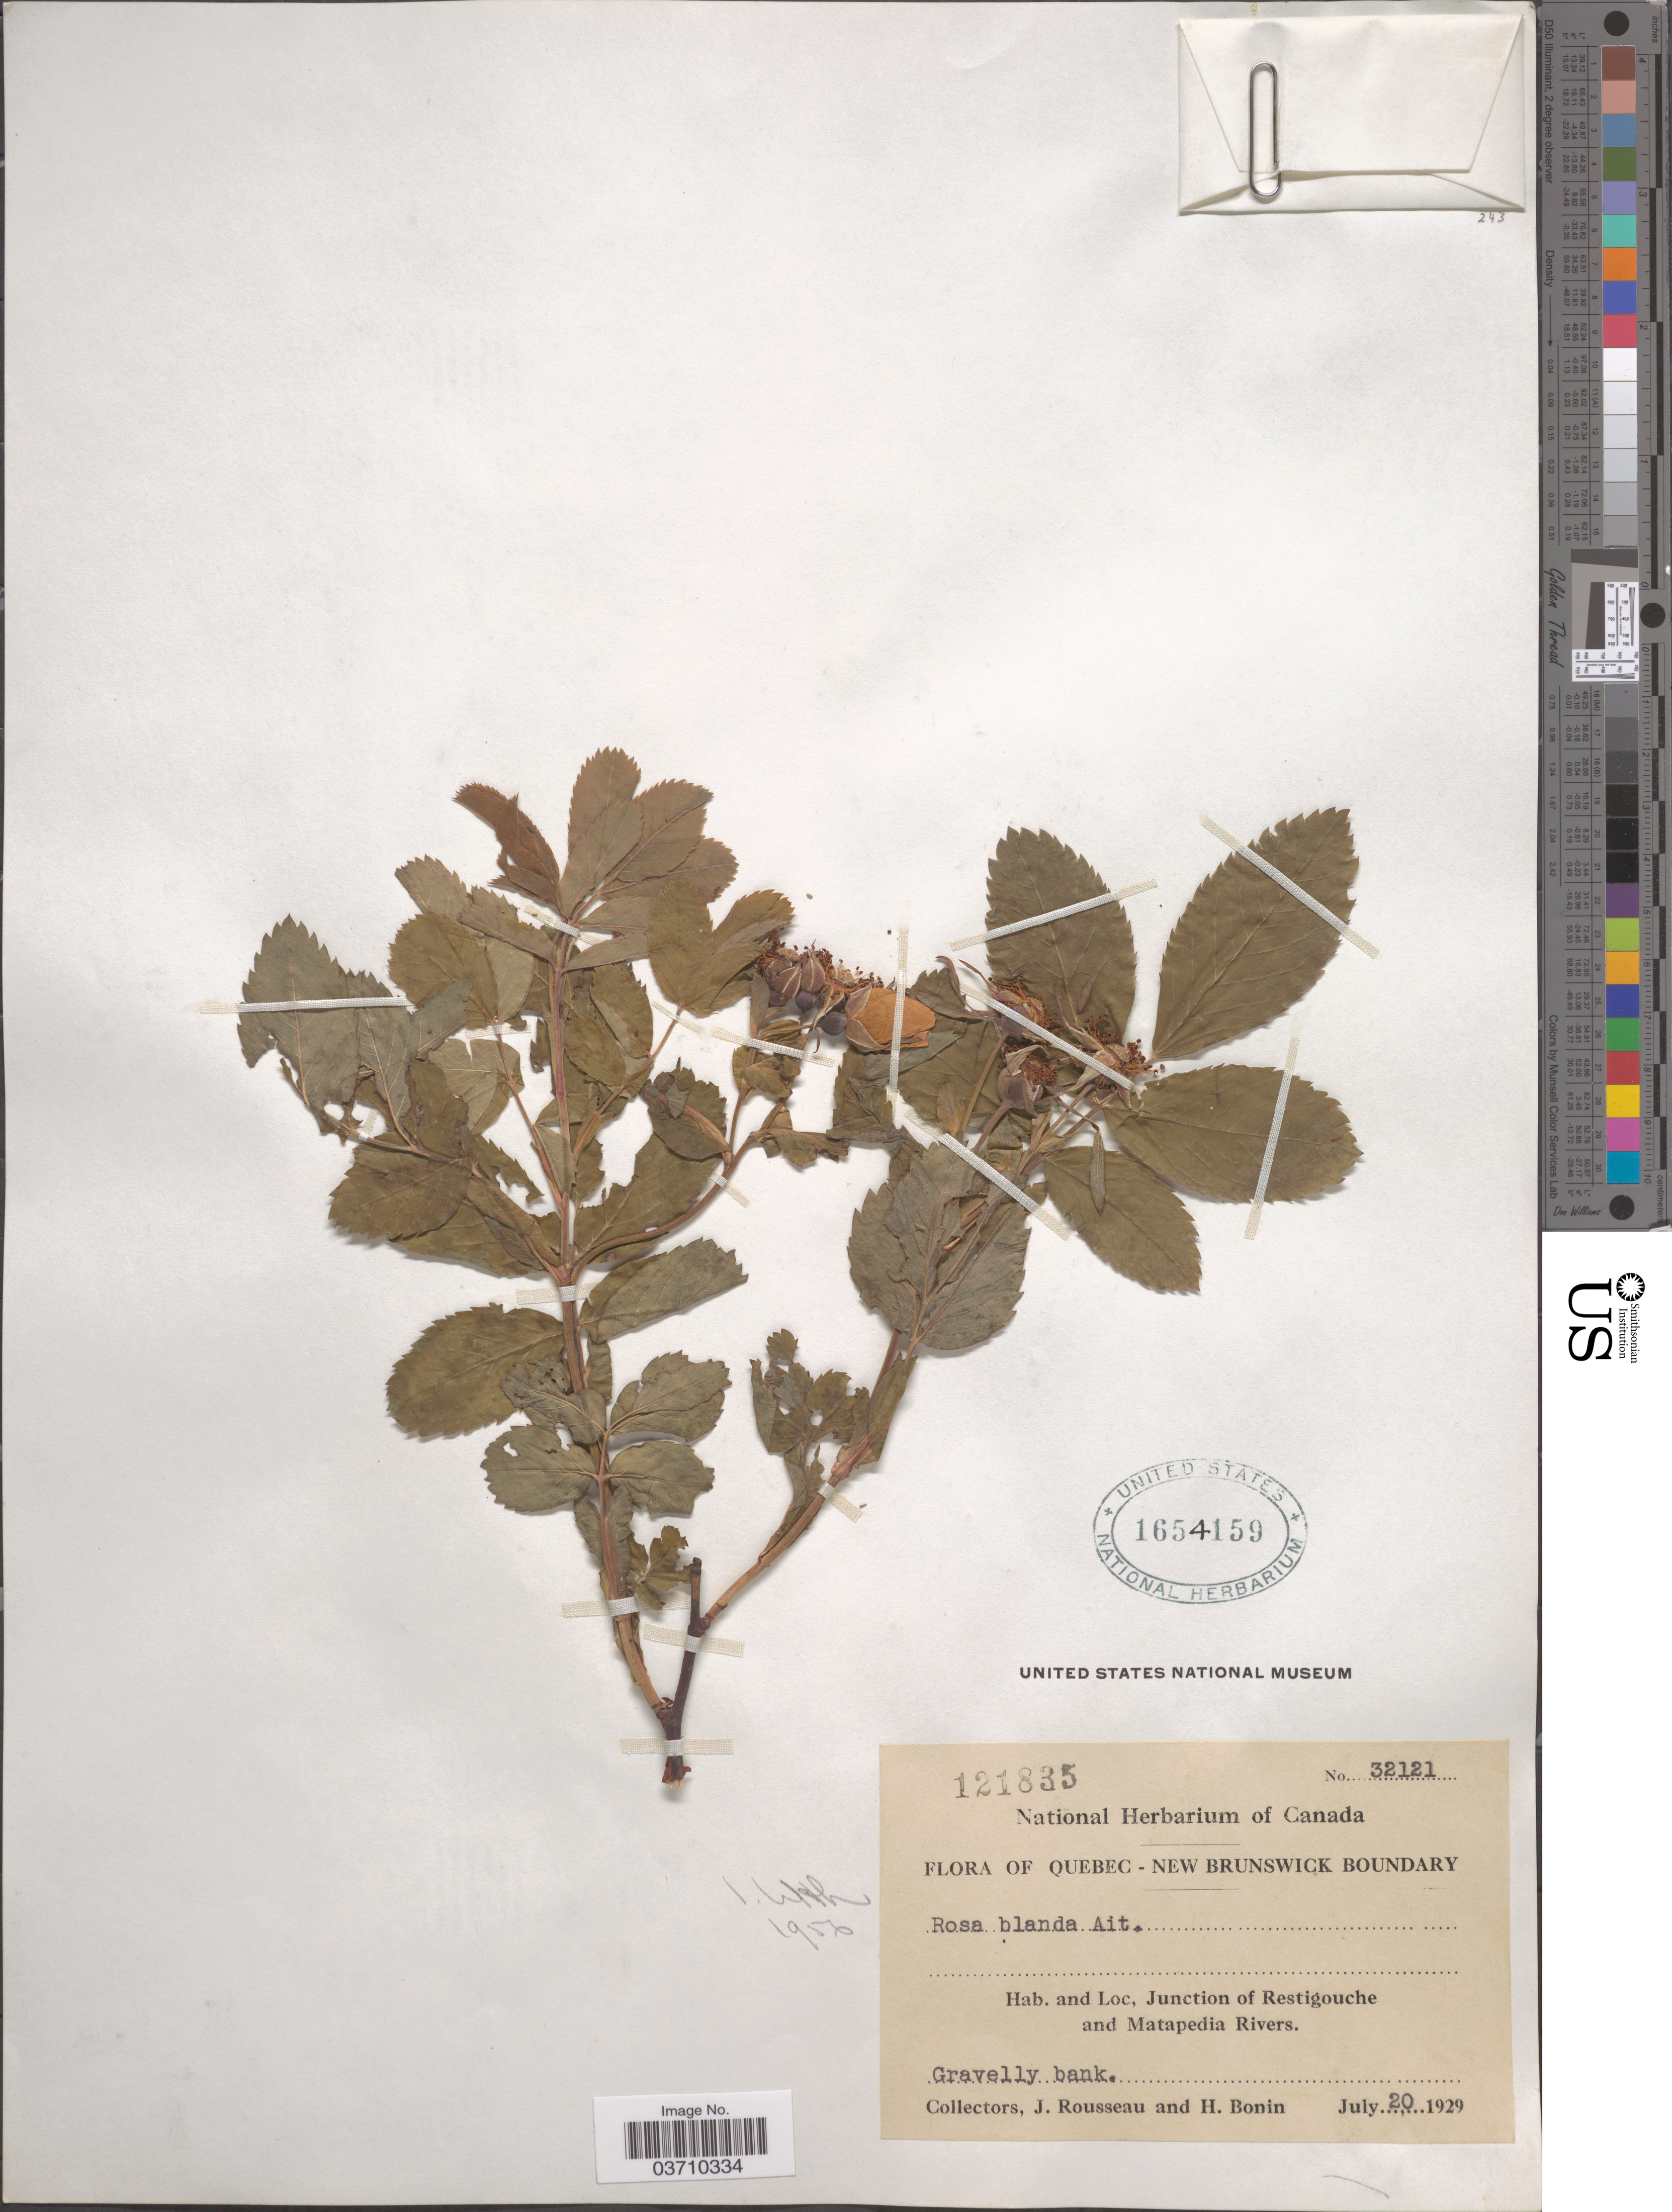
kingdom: Plantae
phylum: Tracheophyta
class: Magnoliopsida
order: Rosales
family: Rosaceae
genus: Rosa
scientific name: Rosa blanda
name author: Aiton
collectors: J. Rousseau & H. Bonin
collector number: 32121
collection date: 1929-07-20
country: Canada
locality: Quebec - New Brunswick Boundary. Junction of Restigouche and Matapedia Rivers.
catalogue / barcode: US 1654159